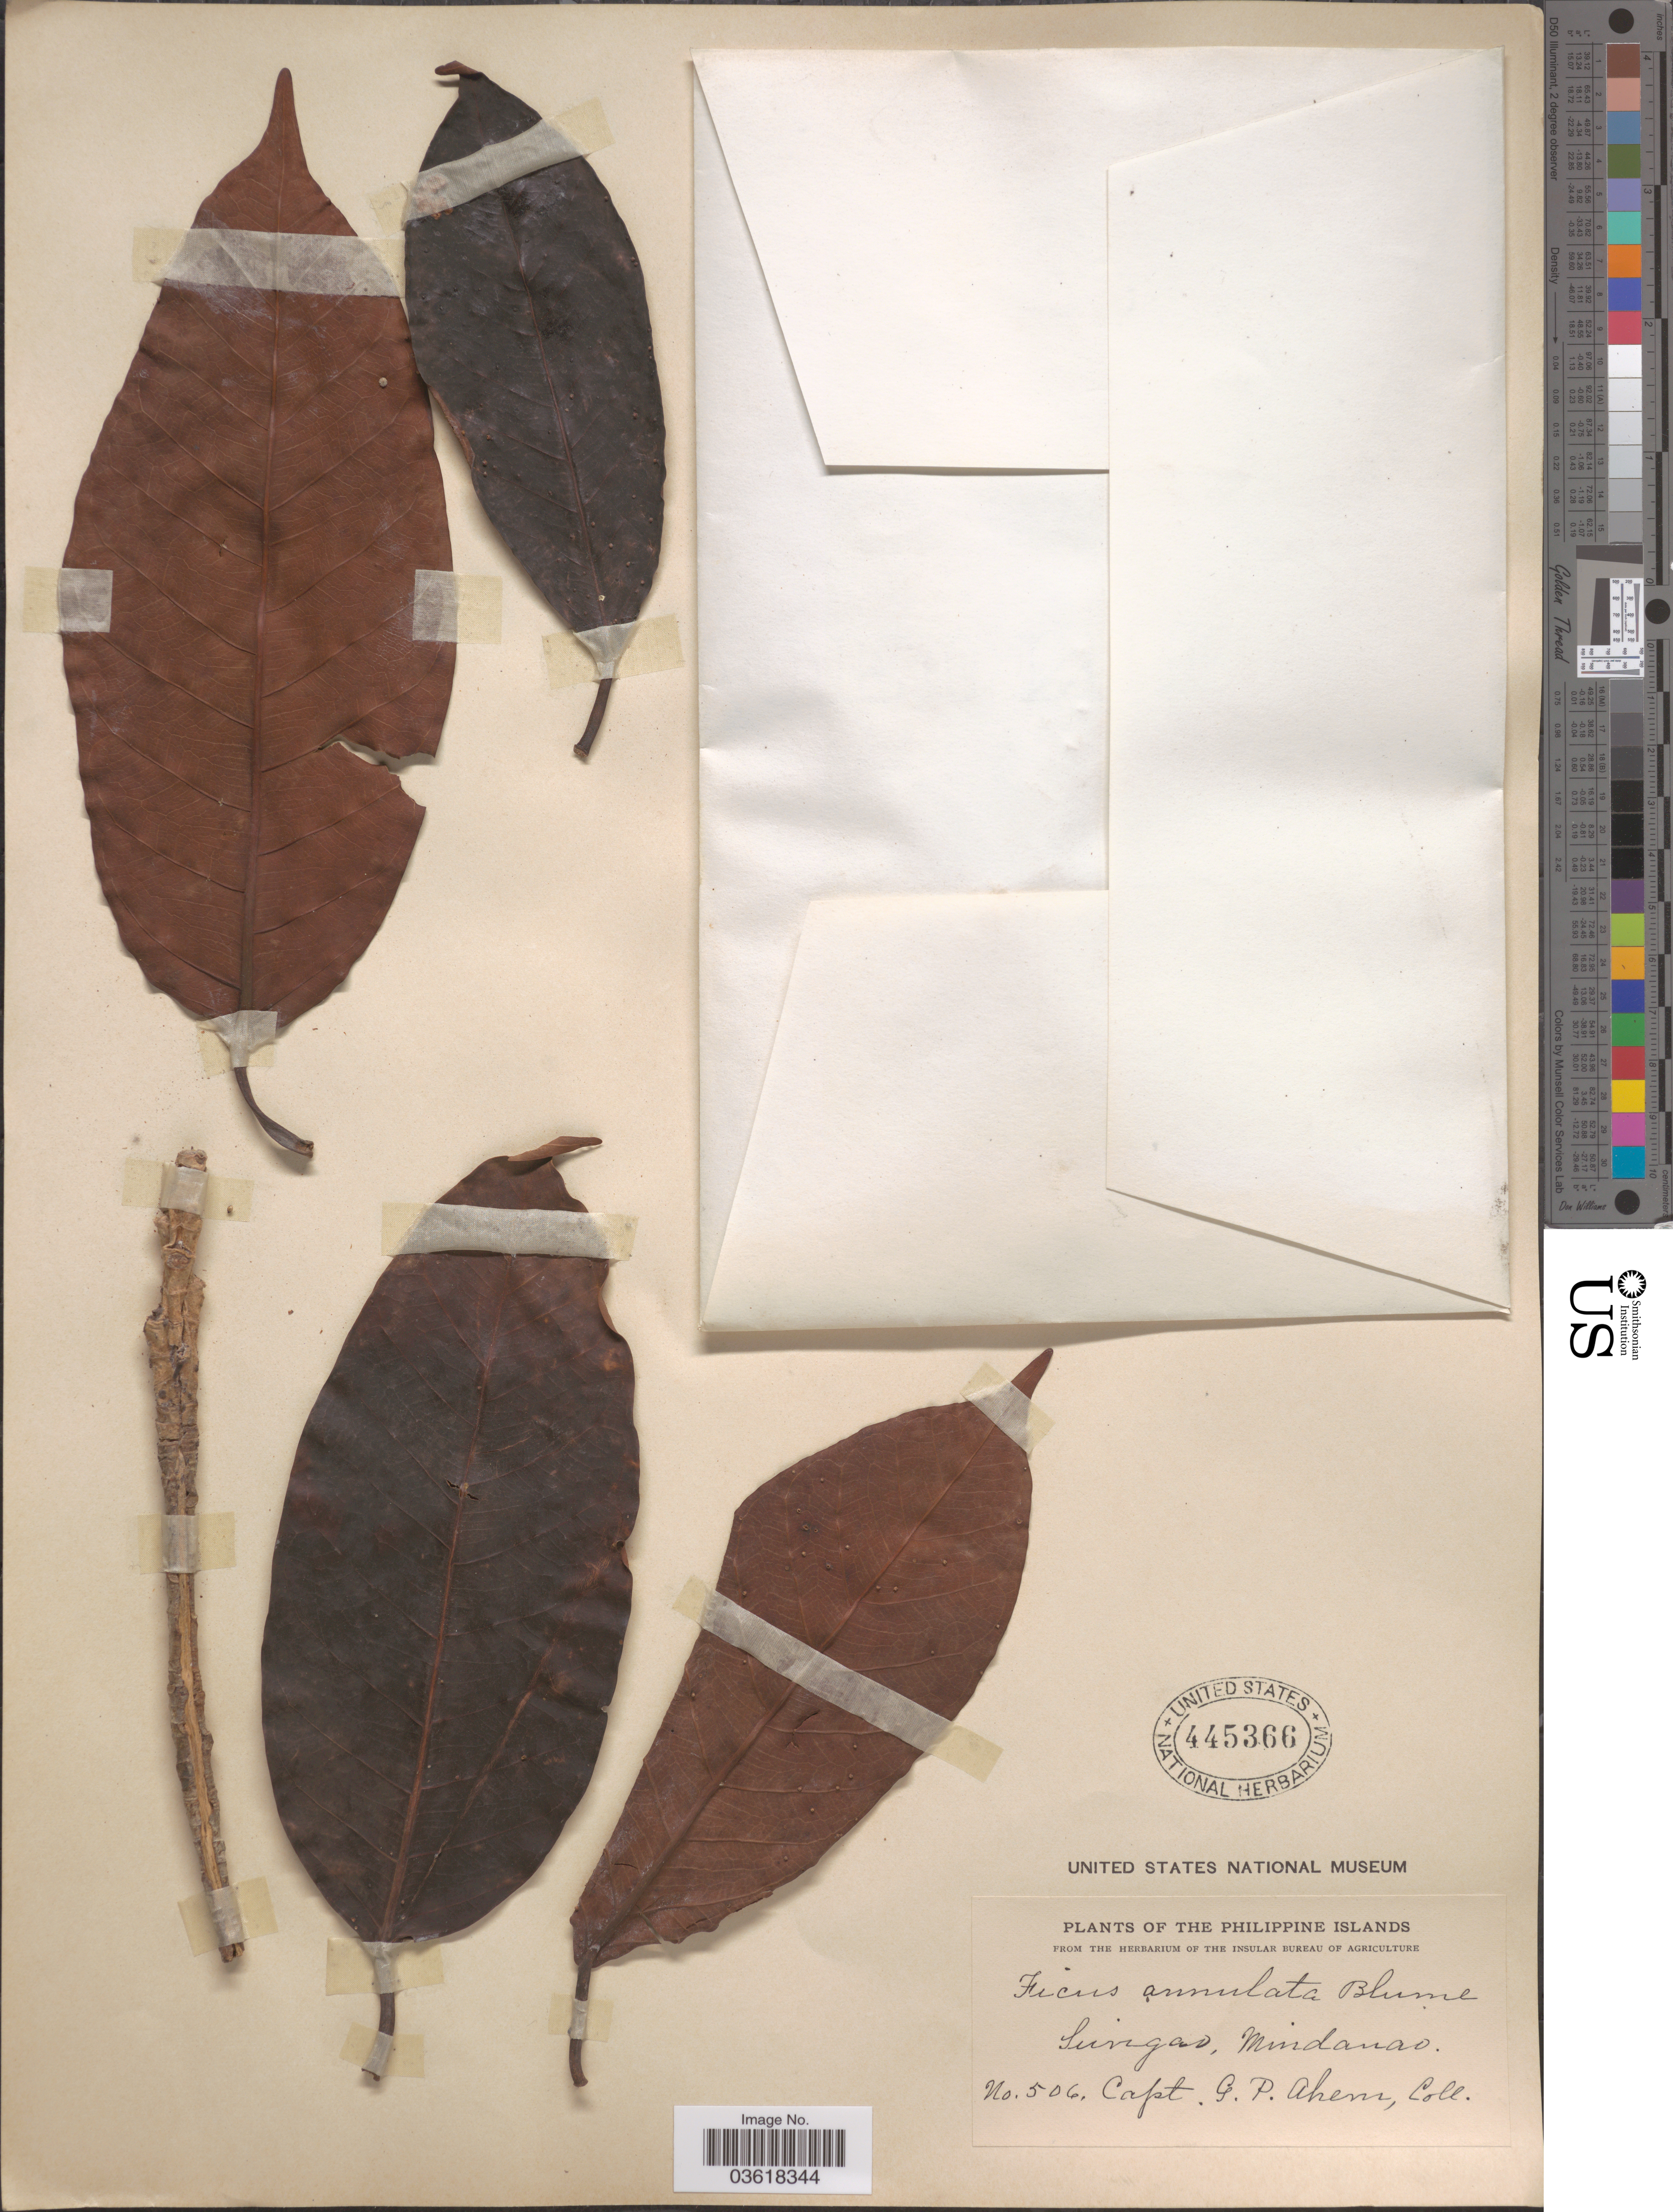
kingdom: Plantae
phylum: Tracheophyta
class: Magnoliopsida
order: Rosales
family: Moraceae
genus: Ficus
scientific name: Ficus annulata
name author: Blume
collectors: G. Ahern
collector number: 506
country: Philippines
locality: Surigao, Mindanao.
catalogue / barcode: US 445366